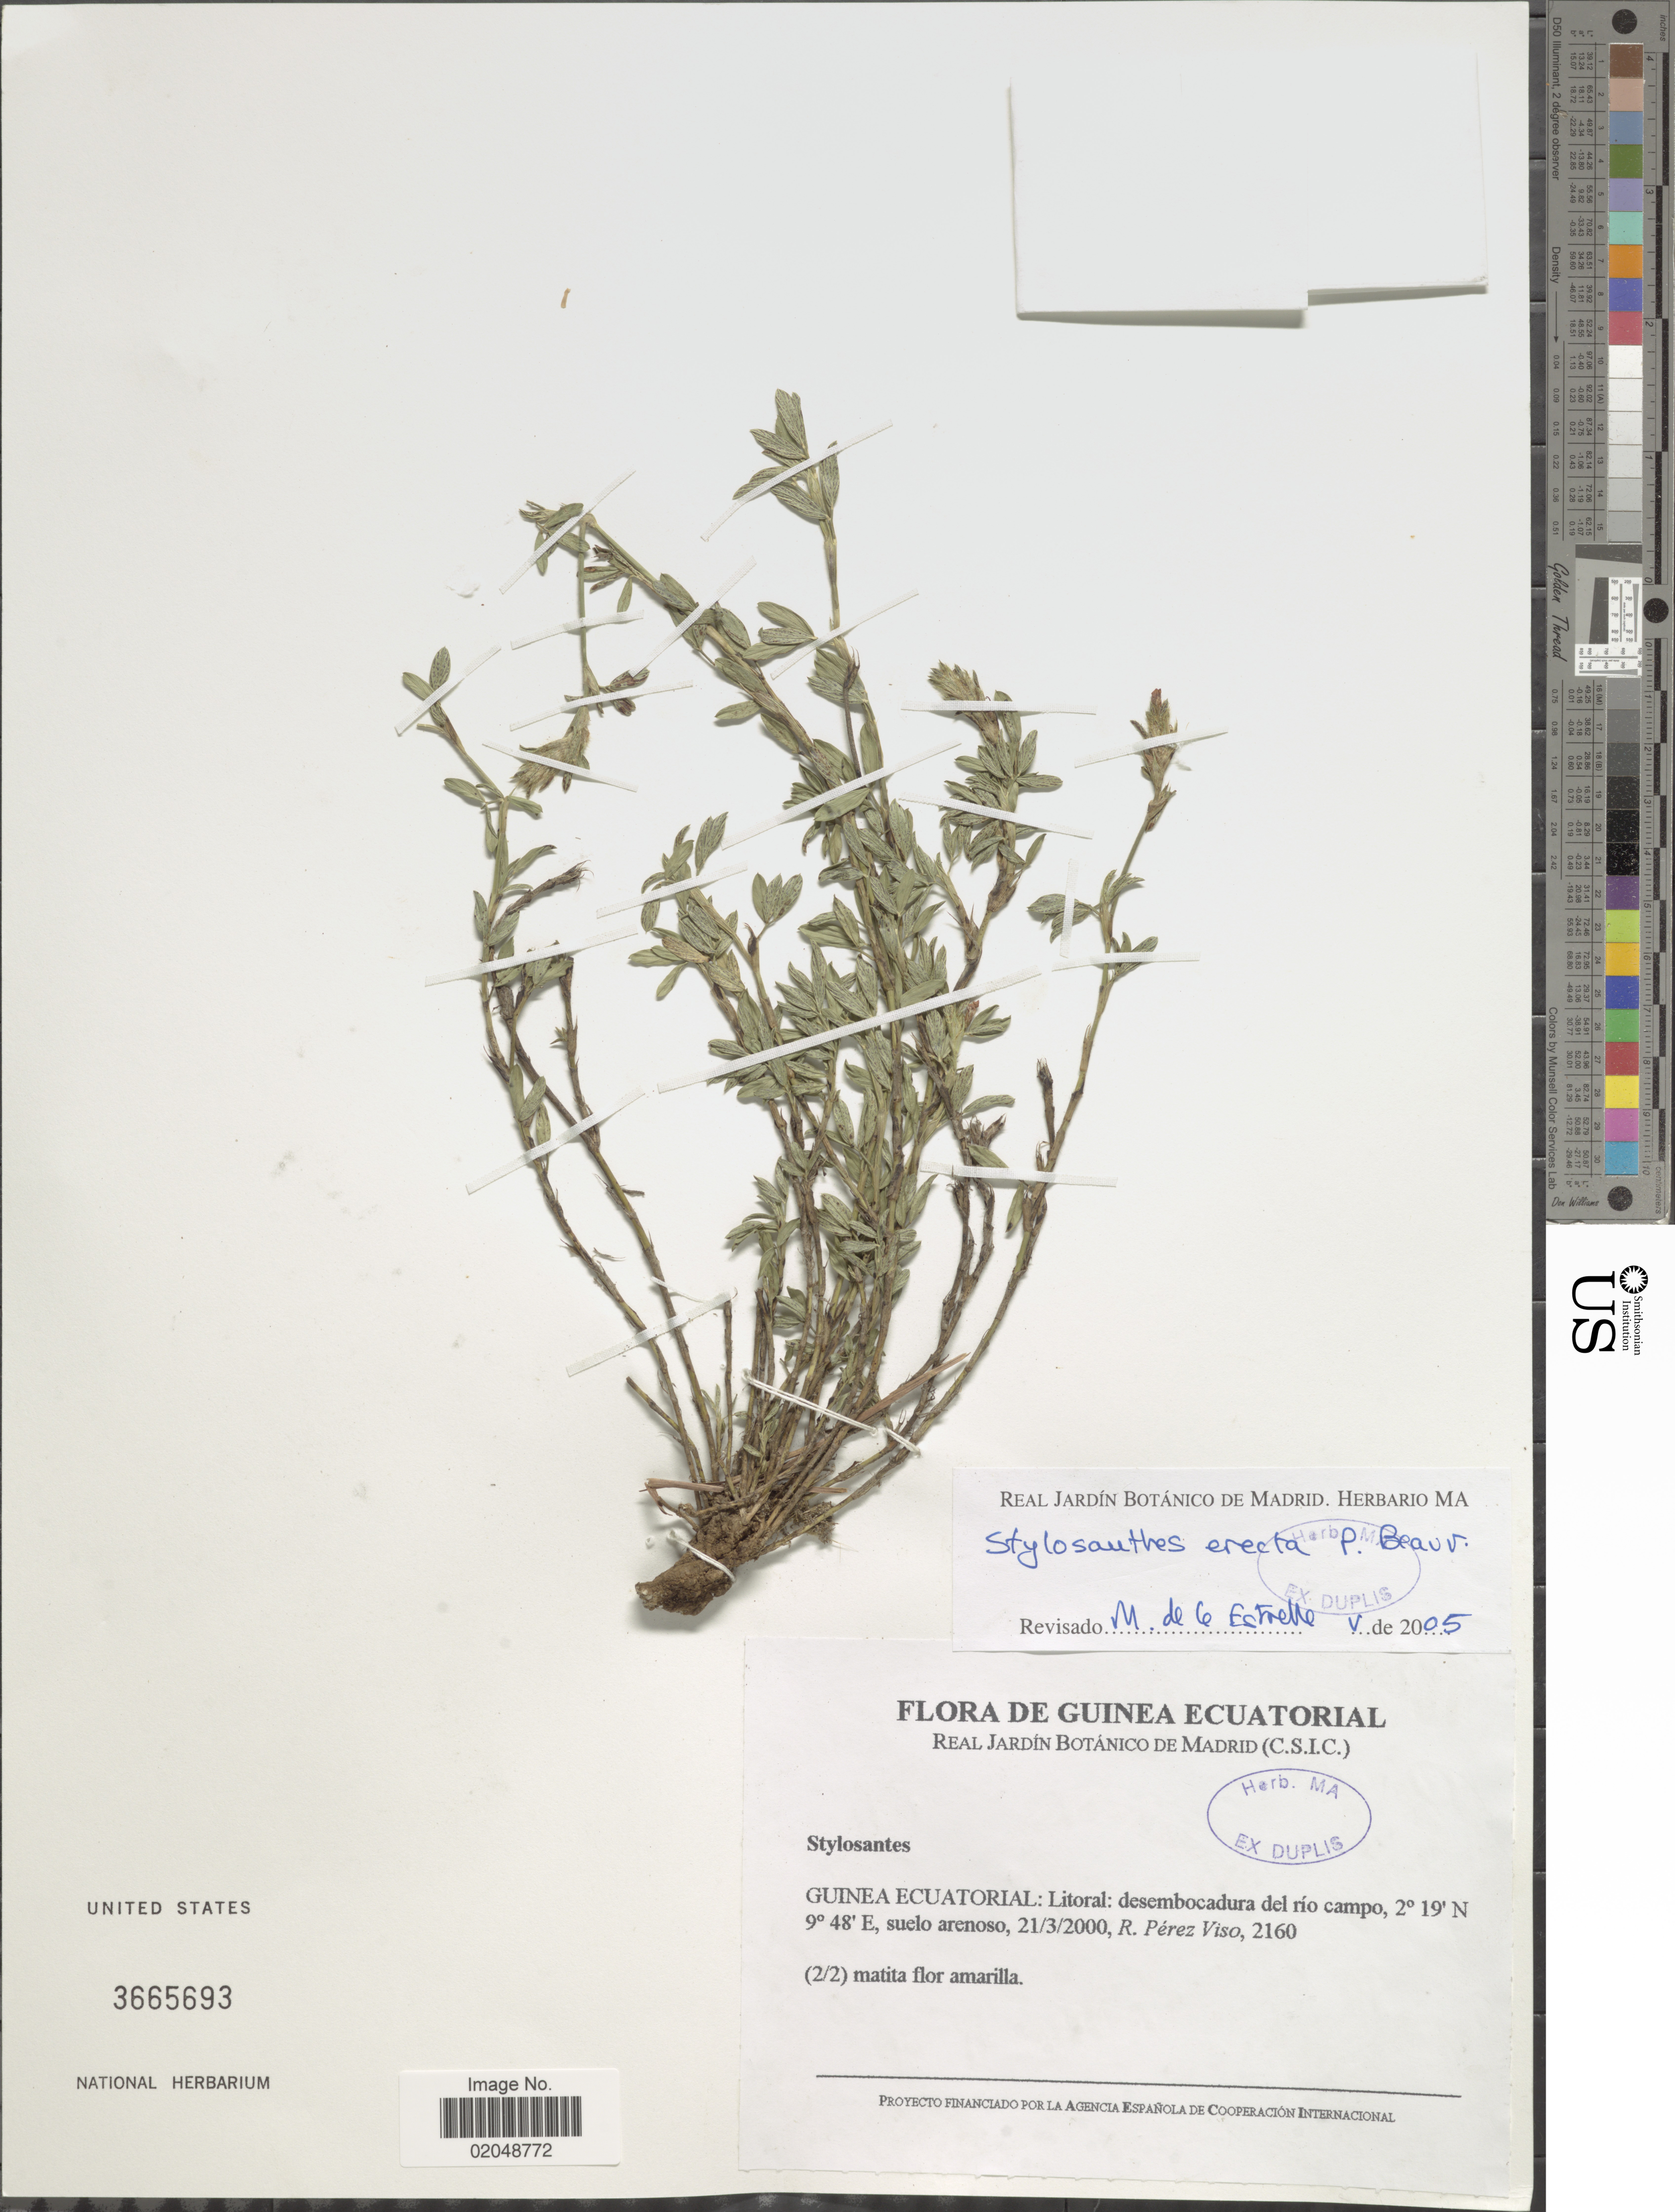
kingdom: Plantae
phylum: Tracheophyta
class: Magnoliopsida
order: Fabales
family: Fabaceae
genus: Stylosanthes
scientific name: Stylosanthes erecta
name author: P. Beauv.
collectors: R. Perez Viso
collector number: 2160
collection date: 2000-03-21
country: Equatorial Guinea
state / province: Litoral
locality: Litoral: desembocadura del río campo, suelo arenoso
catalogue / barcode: US 3665693